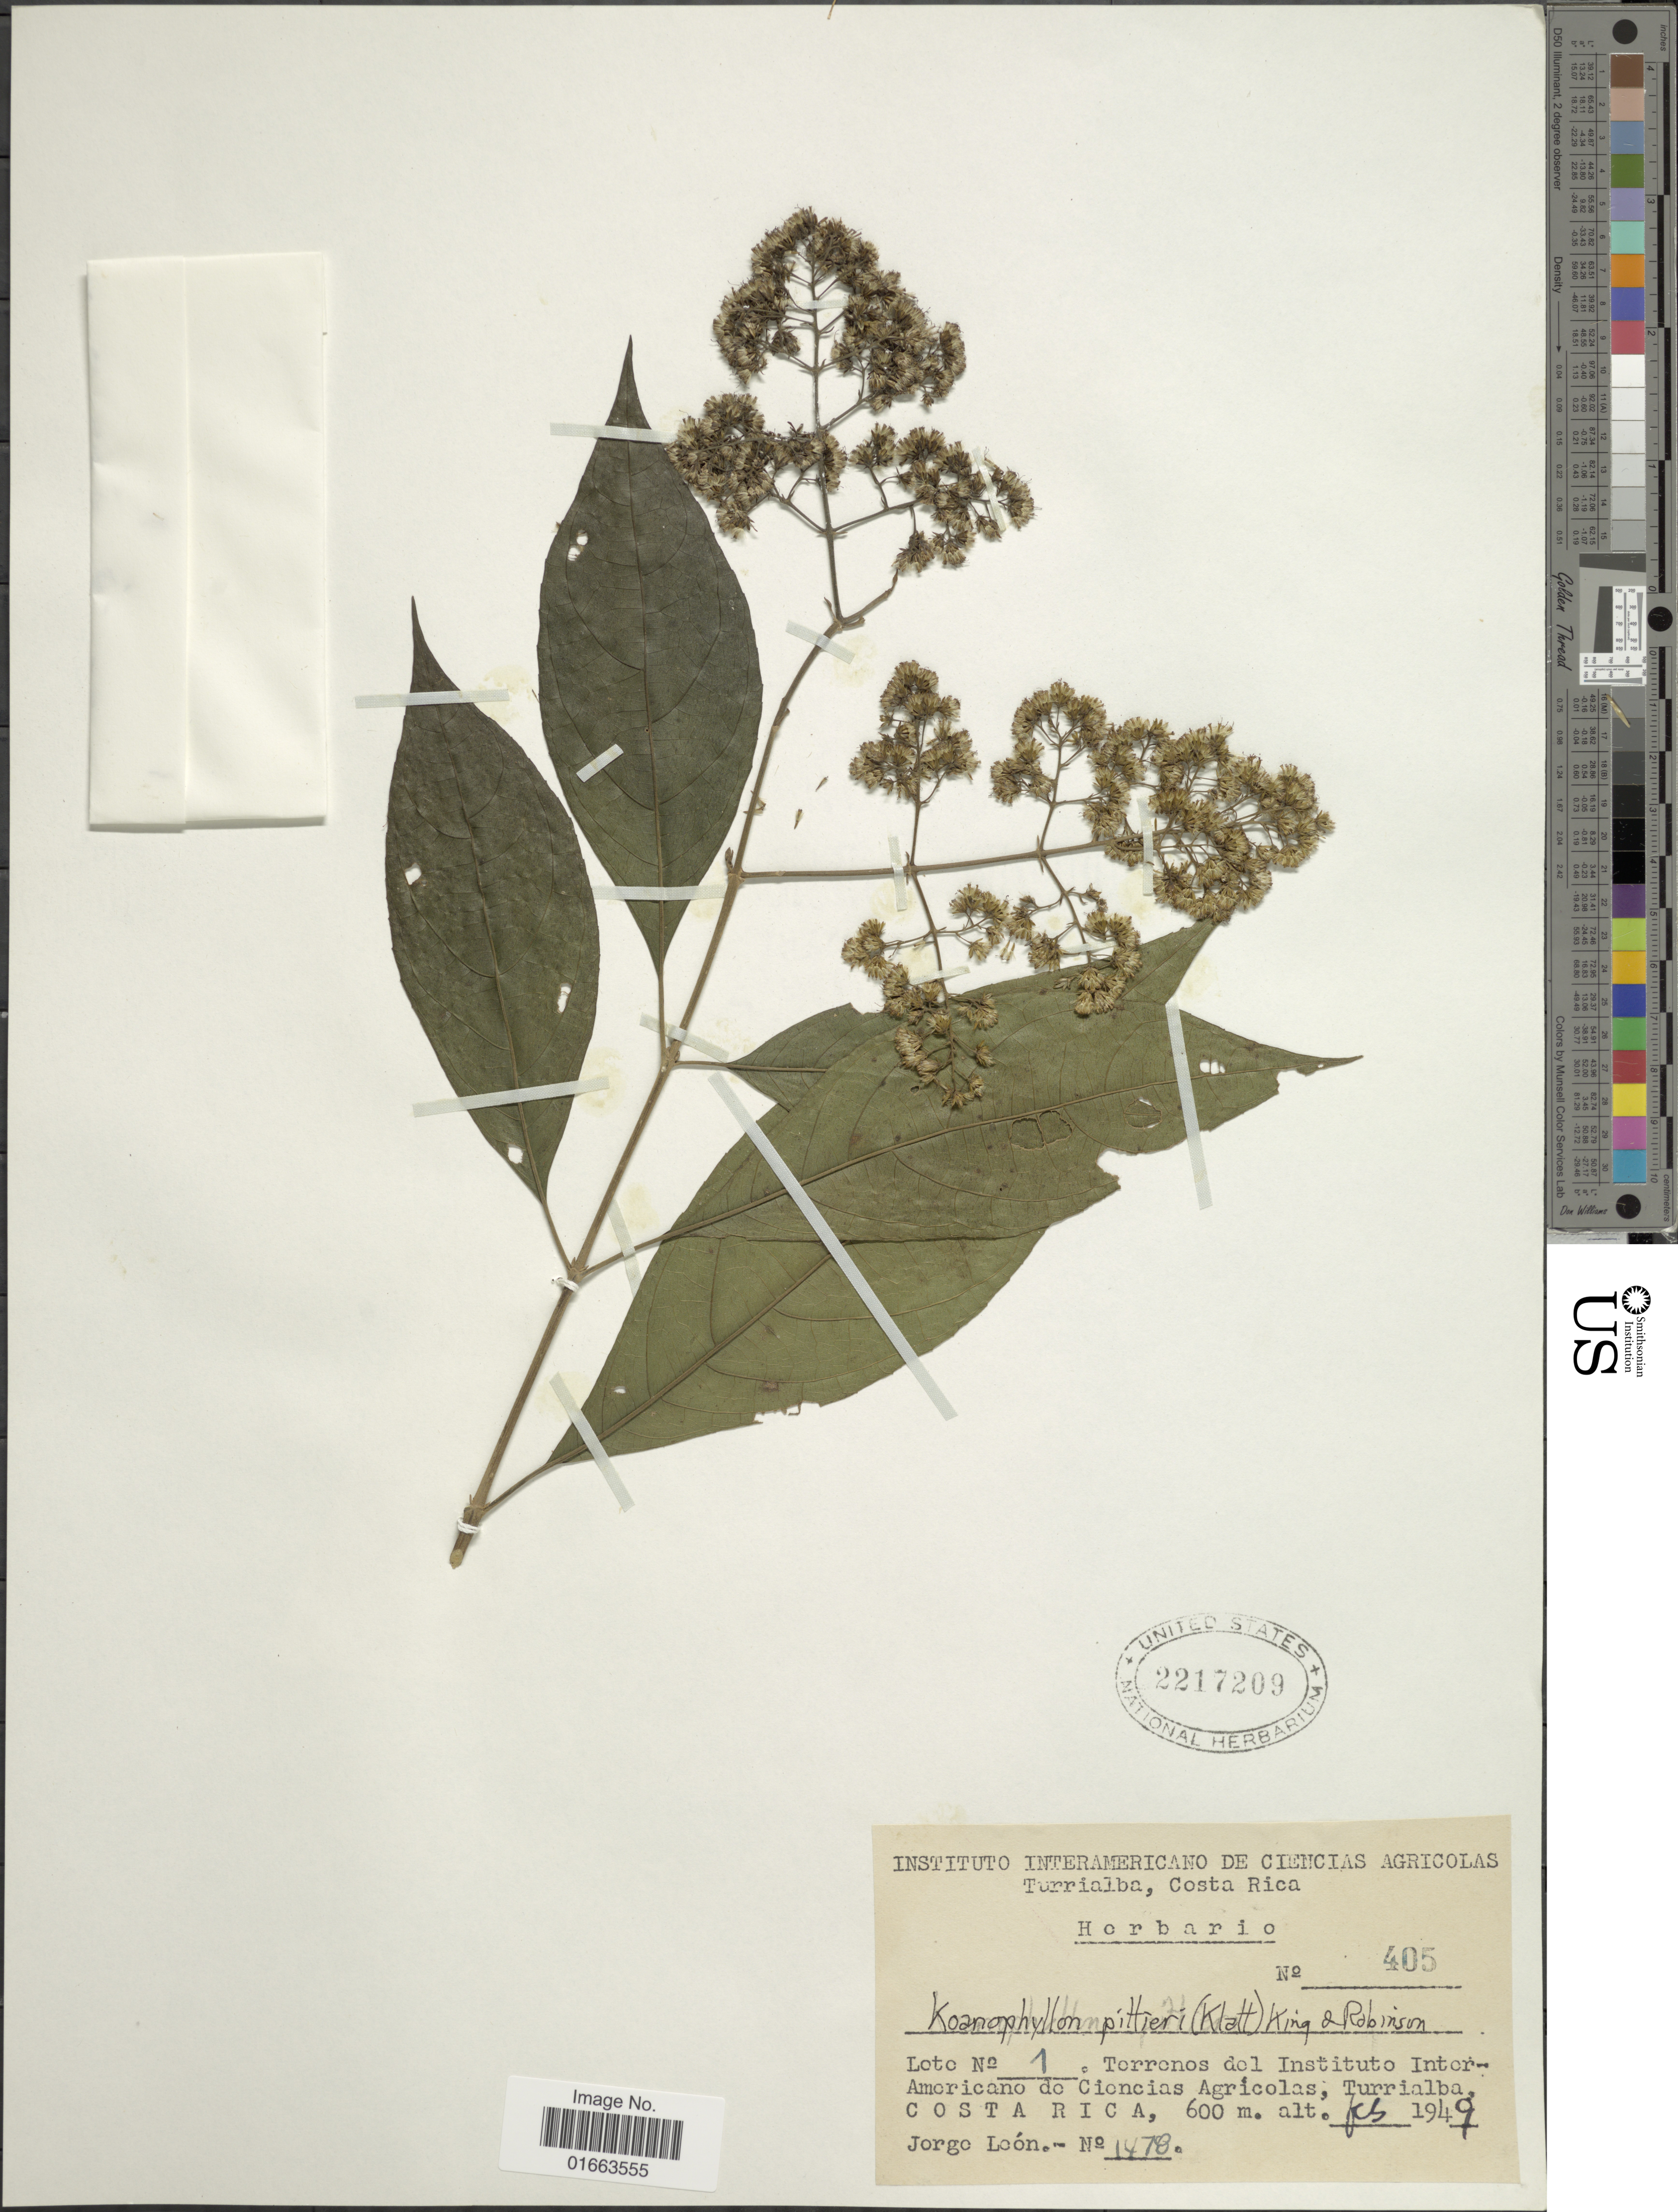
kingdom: Plantae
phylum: Tracheophyta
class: Magnoliopsida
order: Asterales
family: Asteraceae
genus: Koanophyllon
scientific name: Koanophyllon hylonoma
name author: (B.L. Rob.) R.M. King & H. Rob.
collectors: J. León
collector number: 1478/405*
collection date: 1949-02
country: Costa Rica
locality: Terrenos del Insitituto Inter-Americano de Ciencias Agrícolas, Turrialba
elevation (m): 600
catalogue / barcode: US 2217209